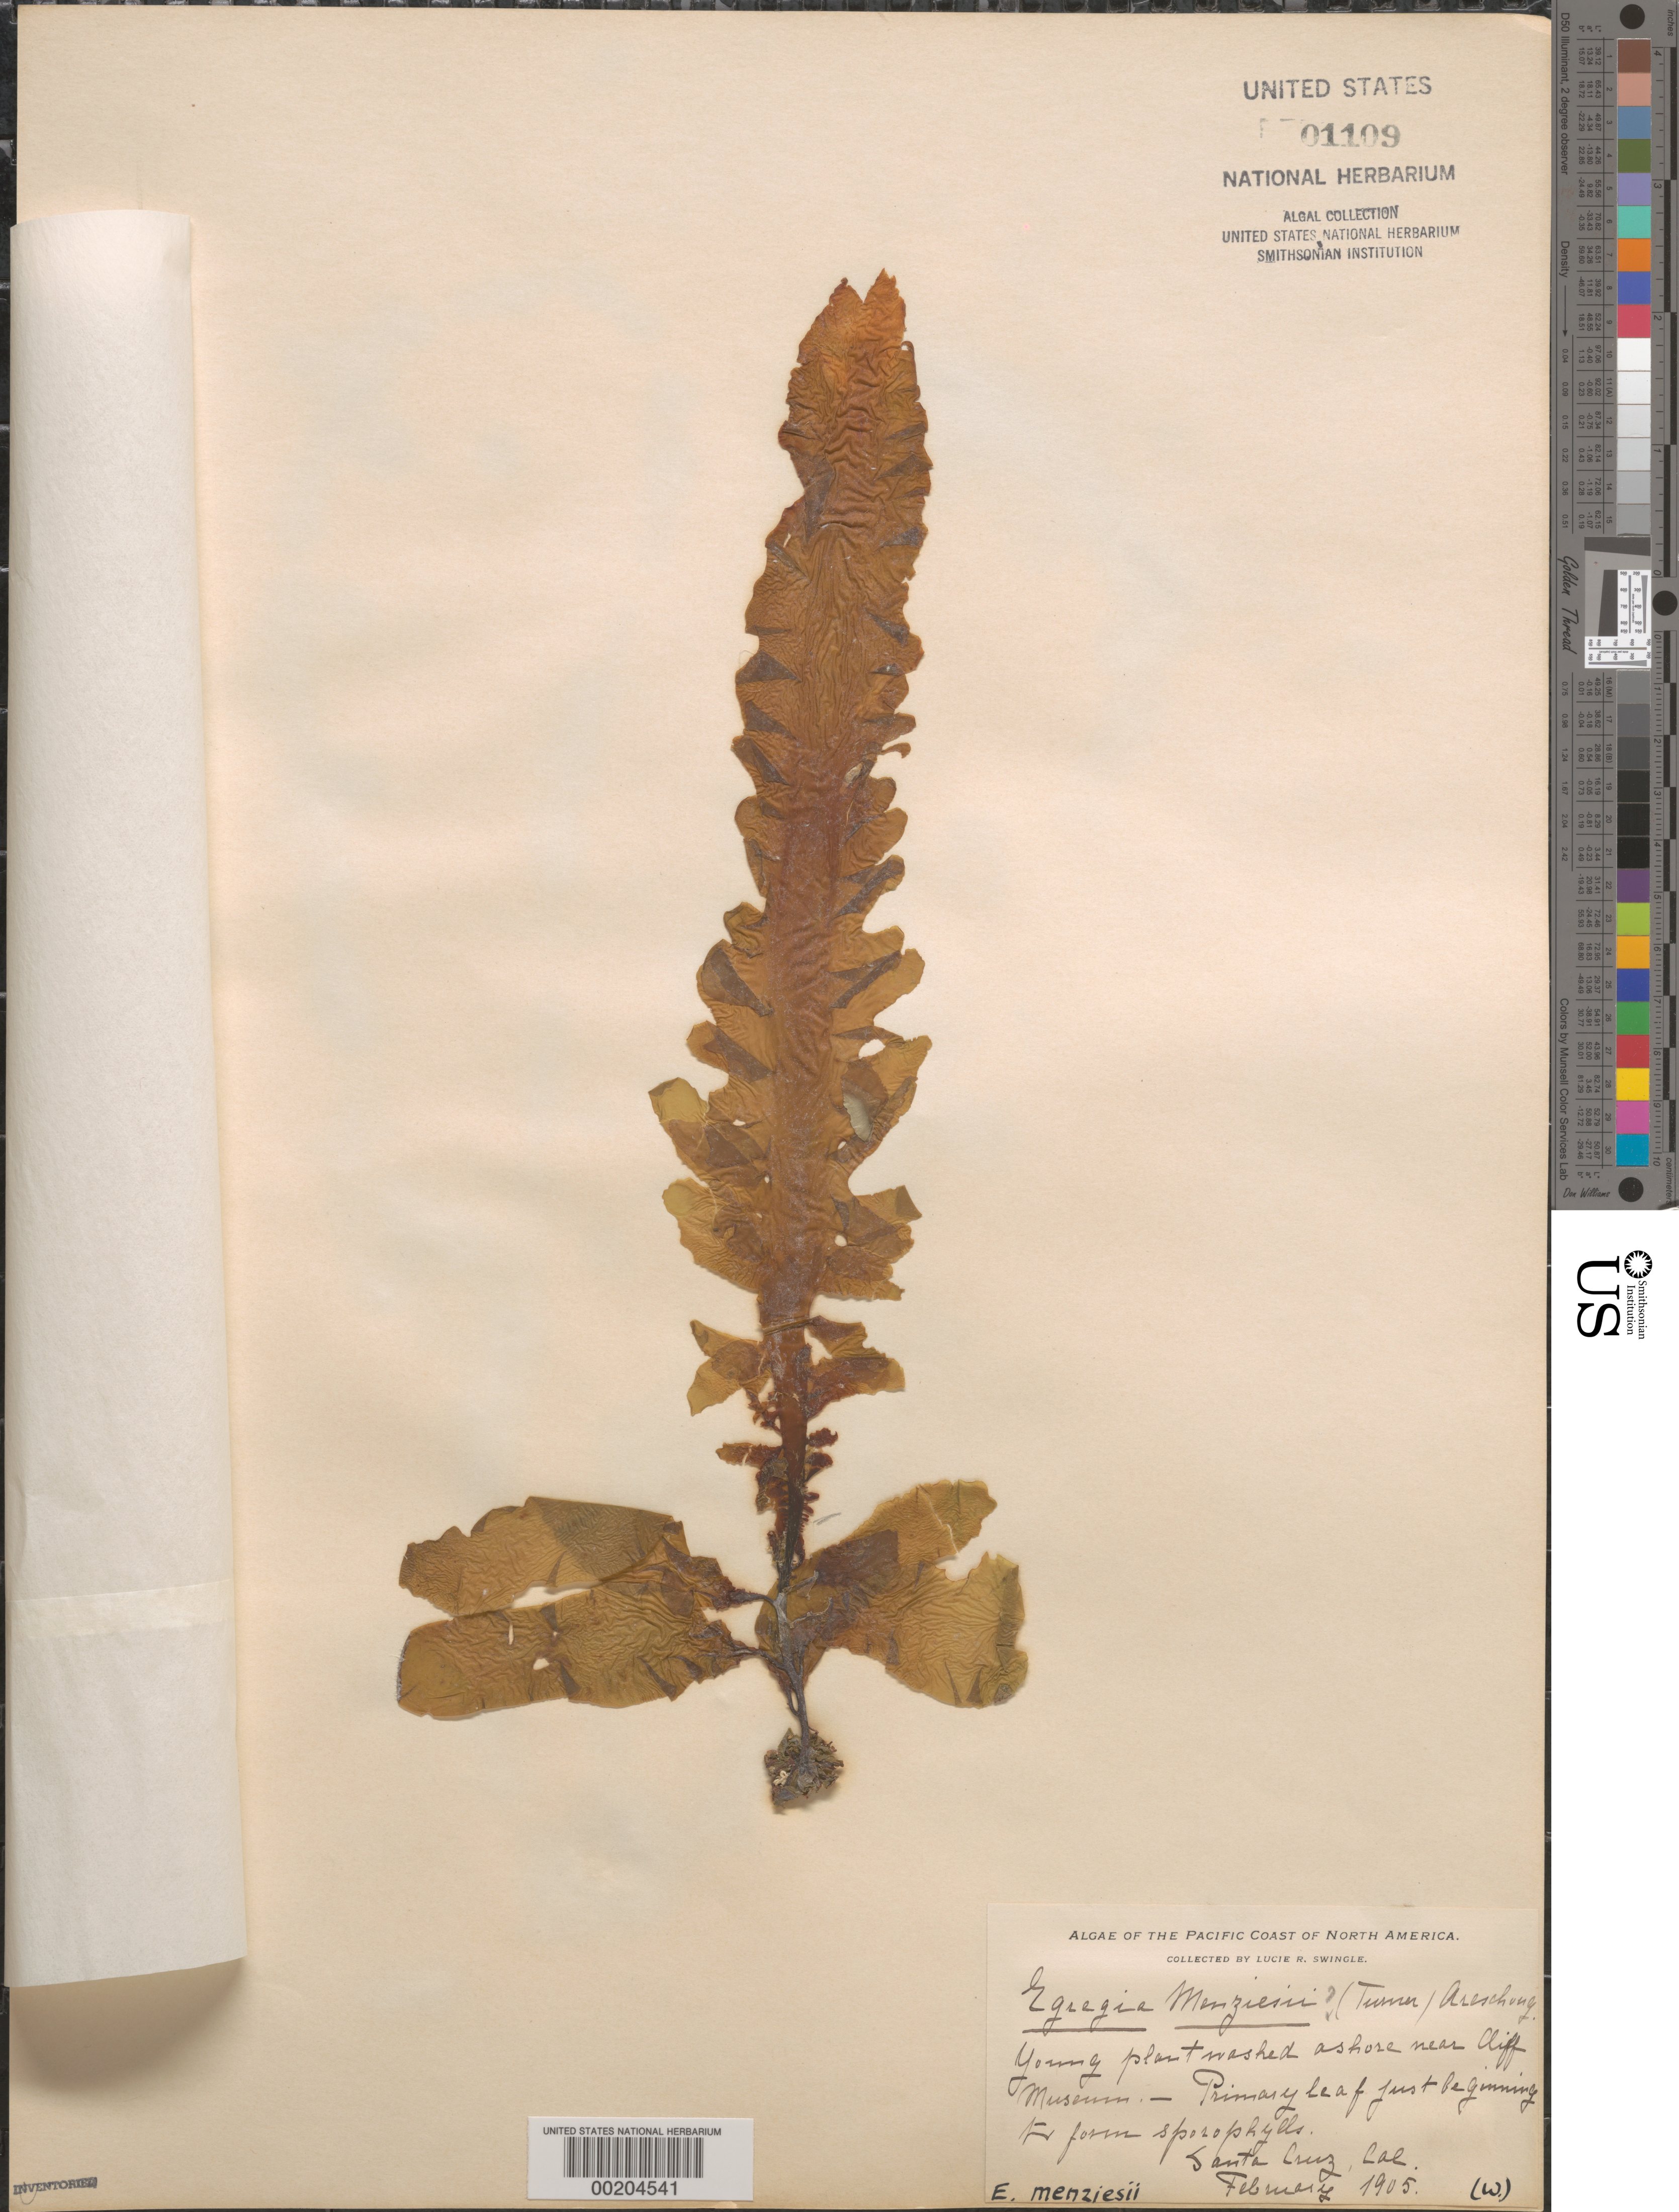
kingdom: Chromista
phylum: Ochrophyta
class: Phaeophyceae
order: Laminariales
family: Lessoniaceae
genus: Egregia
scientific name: Egregia menziesii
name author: (Turner) Aresch.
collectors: L. Swingle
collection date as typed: Feb 1905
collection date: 1905-02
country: United States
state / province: California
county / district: Santa Cruz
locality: Santa Cruz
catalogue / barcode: US 1109